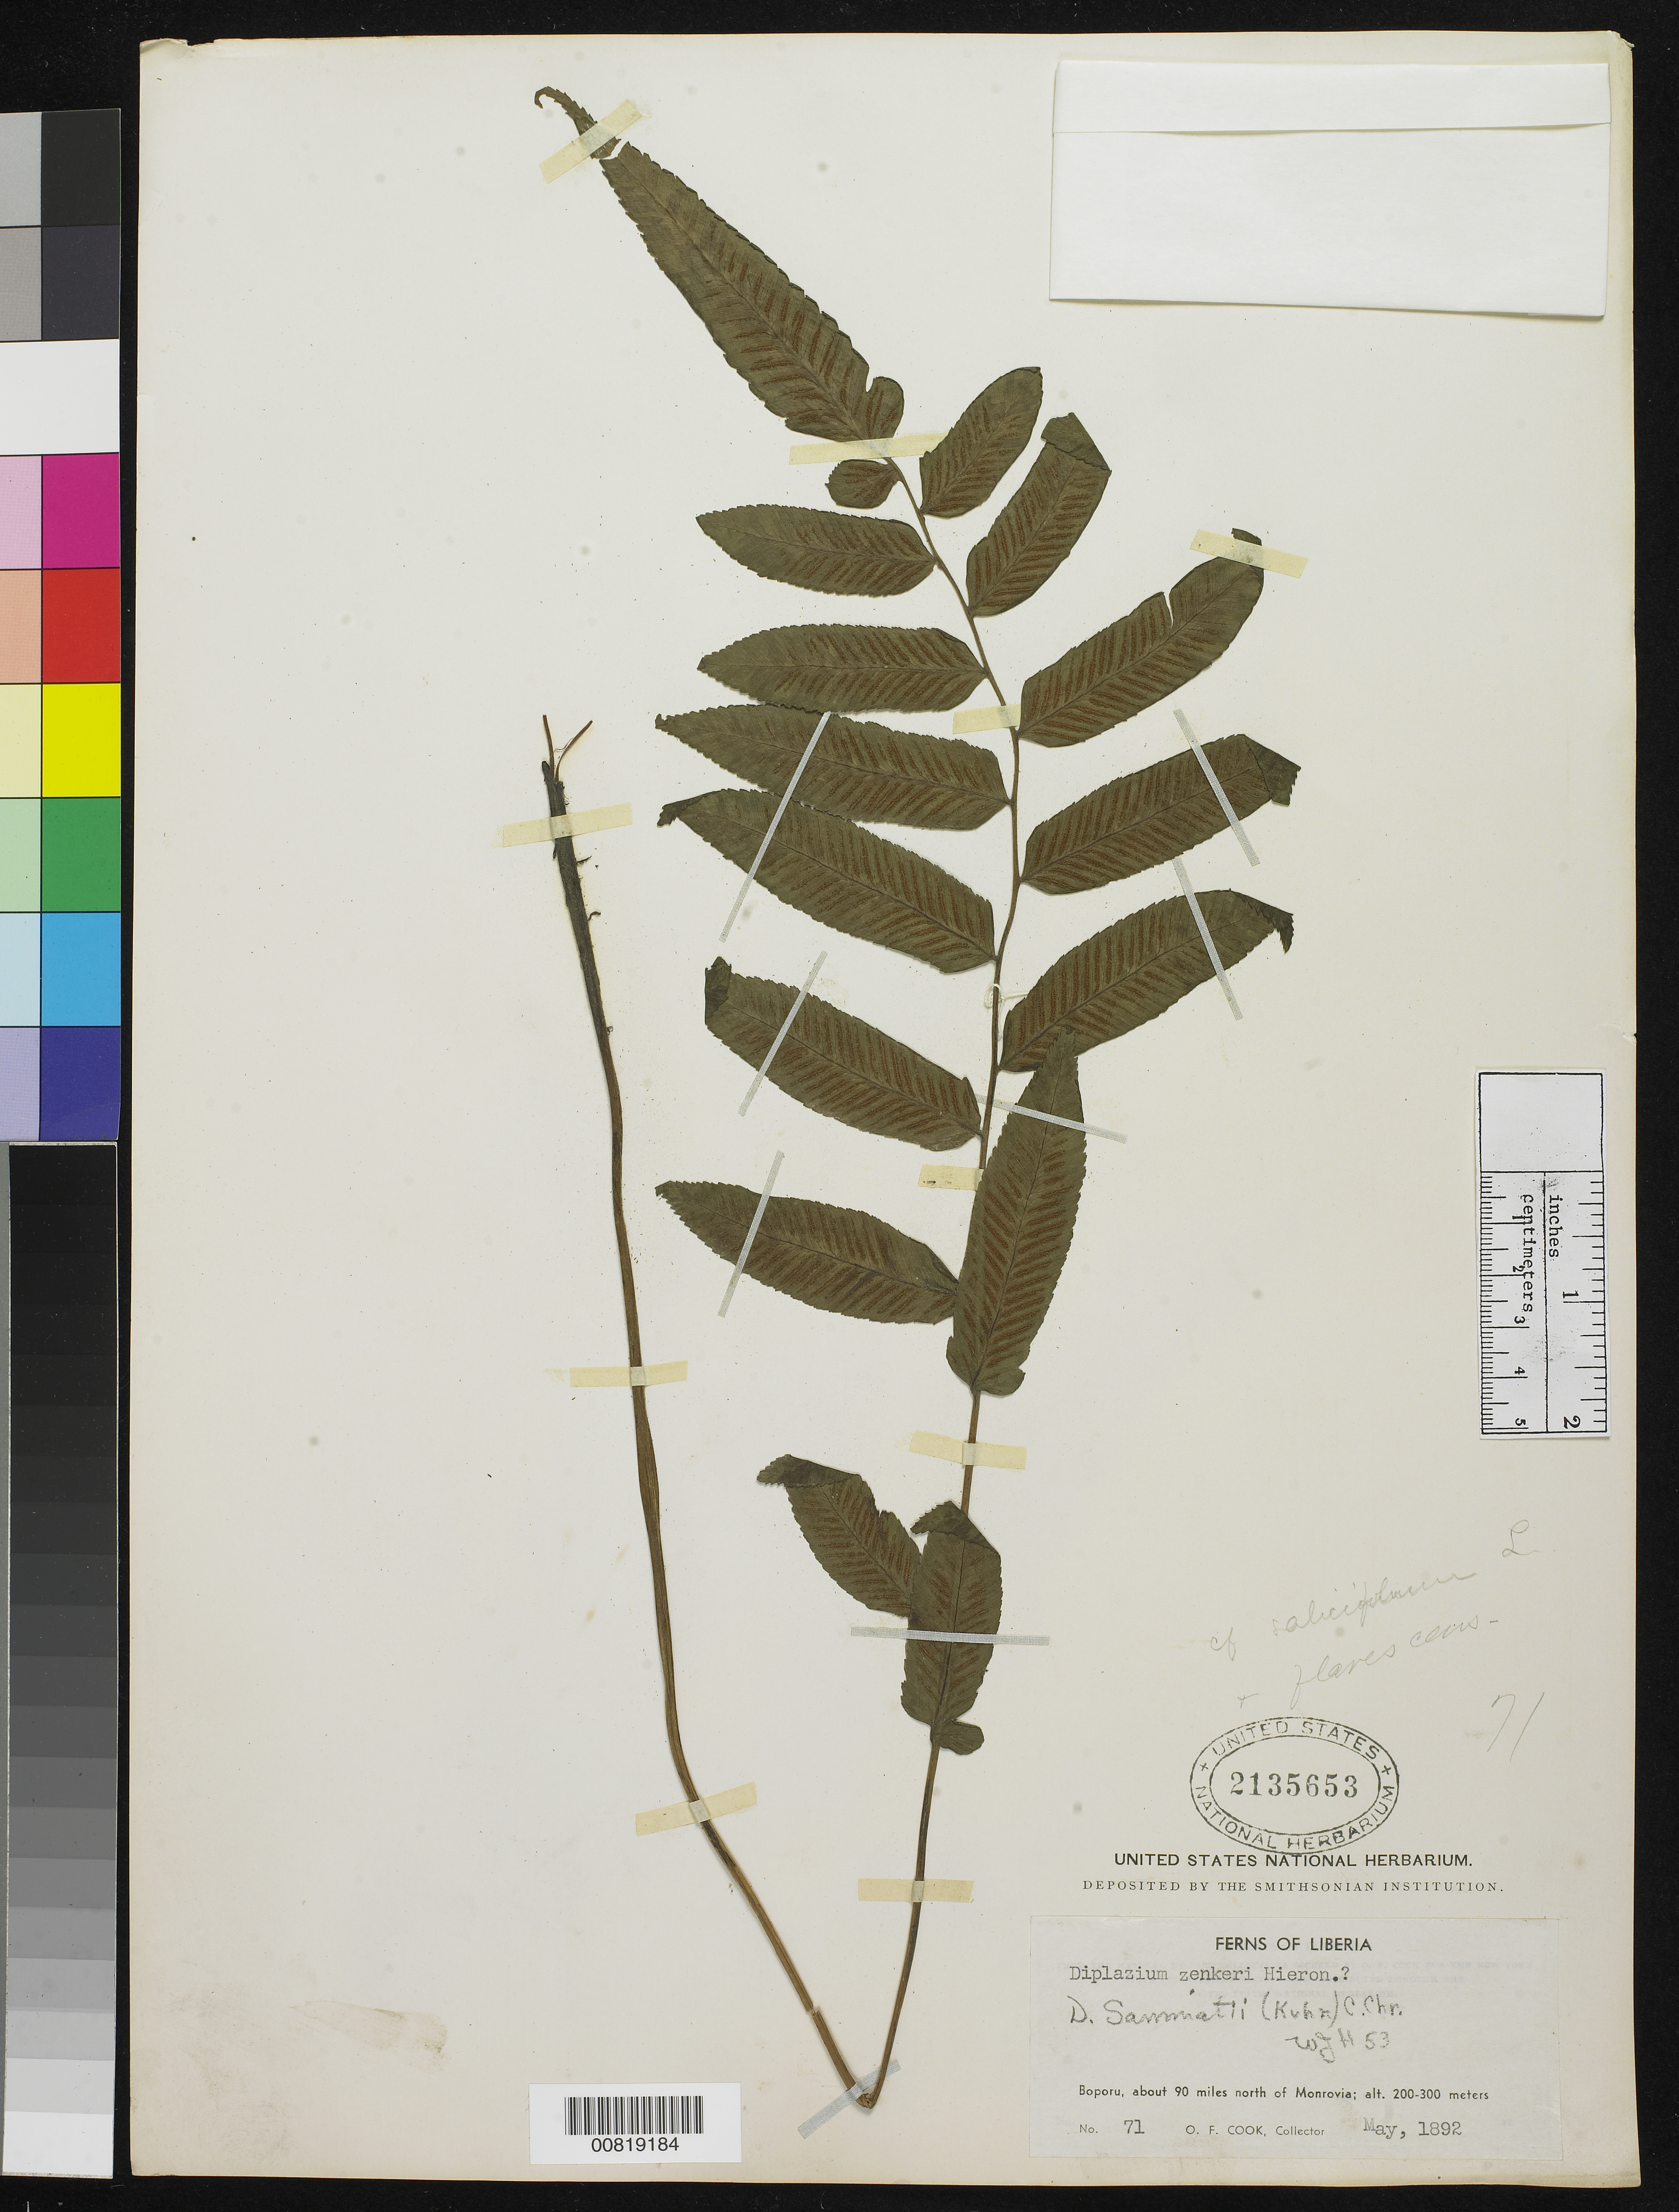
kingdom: Plantae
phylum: Tracheophyta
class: Polypodiopsida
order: Polypodiales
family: Athyriaceae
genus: Diplazium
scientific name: Diplazium sammatii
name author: (Kuhn) C. Chr.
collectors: O. F. Cook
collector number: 71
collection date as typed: May 1982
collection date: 1982-05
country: Liberia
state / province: Gbarpolu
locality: Boporo, about 90 miles N of Monrovia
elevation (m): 200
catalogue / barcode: US 2135653